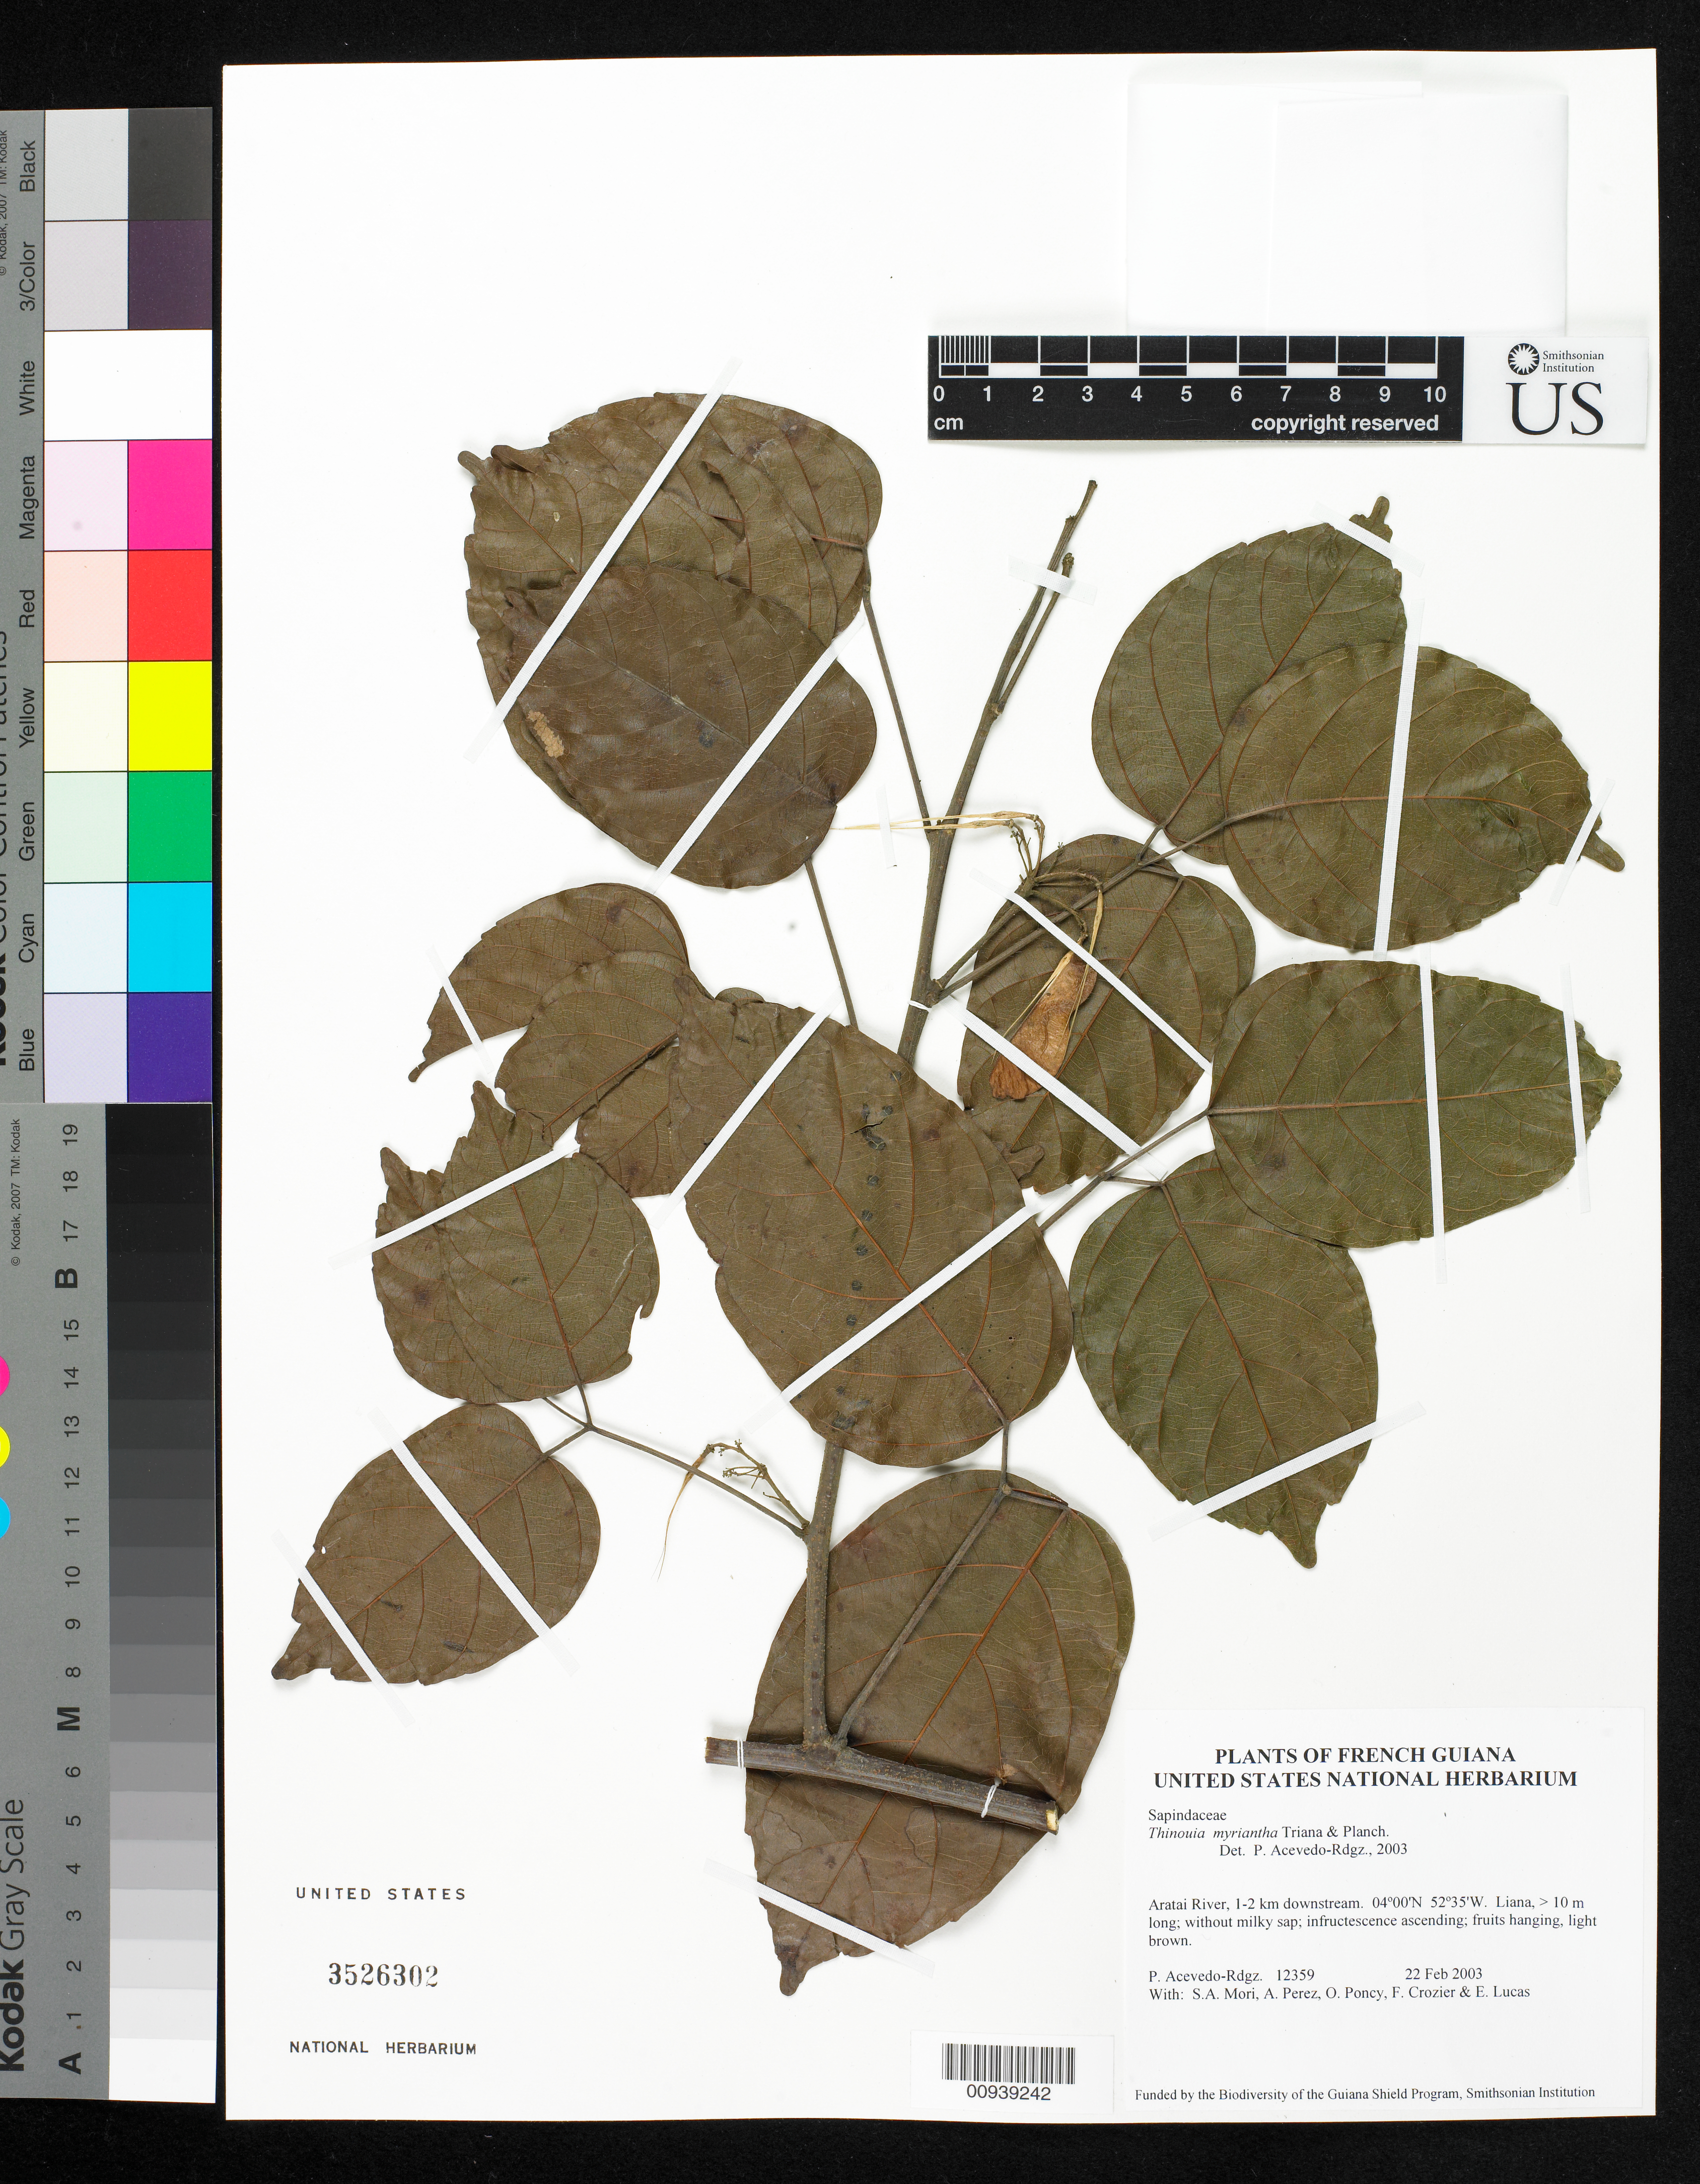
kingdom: Plantae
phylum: Tracheophyta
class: Magnoliopsida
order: Sapindales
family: Sapindaceae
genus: Thinouia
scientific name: Thinouia myriantha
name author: Triana & Planch.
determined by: Acevedo-Rodríguez, P., (BOT), Smithsonian Institution - National Museum of Natural History (UNITED STATES)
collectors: P. Acevedo-Rodr., S. Mori, A. Perez, O. Poncy, F. Crozier & E. Lucas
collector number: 12359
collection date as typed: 22 February 2003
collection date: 2003-02-22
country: French Guiana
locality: Aratai River, 1-2 km downstream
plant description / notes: NY, K, MO, P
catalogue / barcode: US 3526302